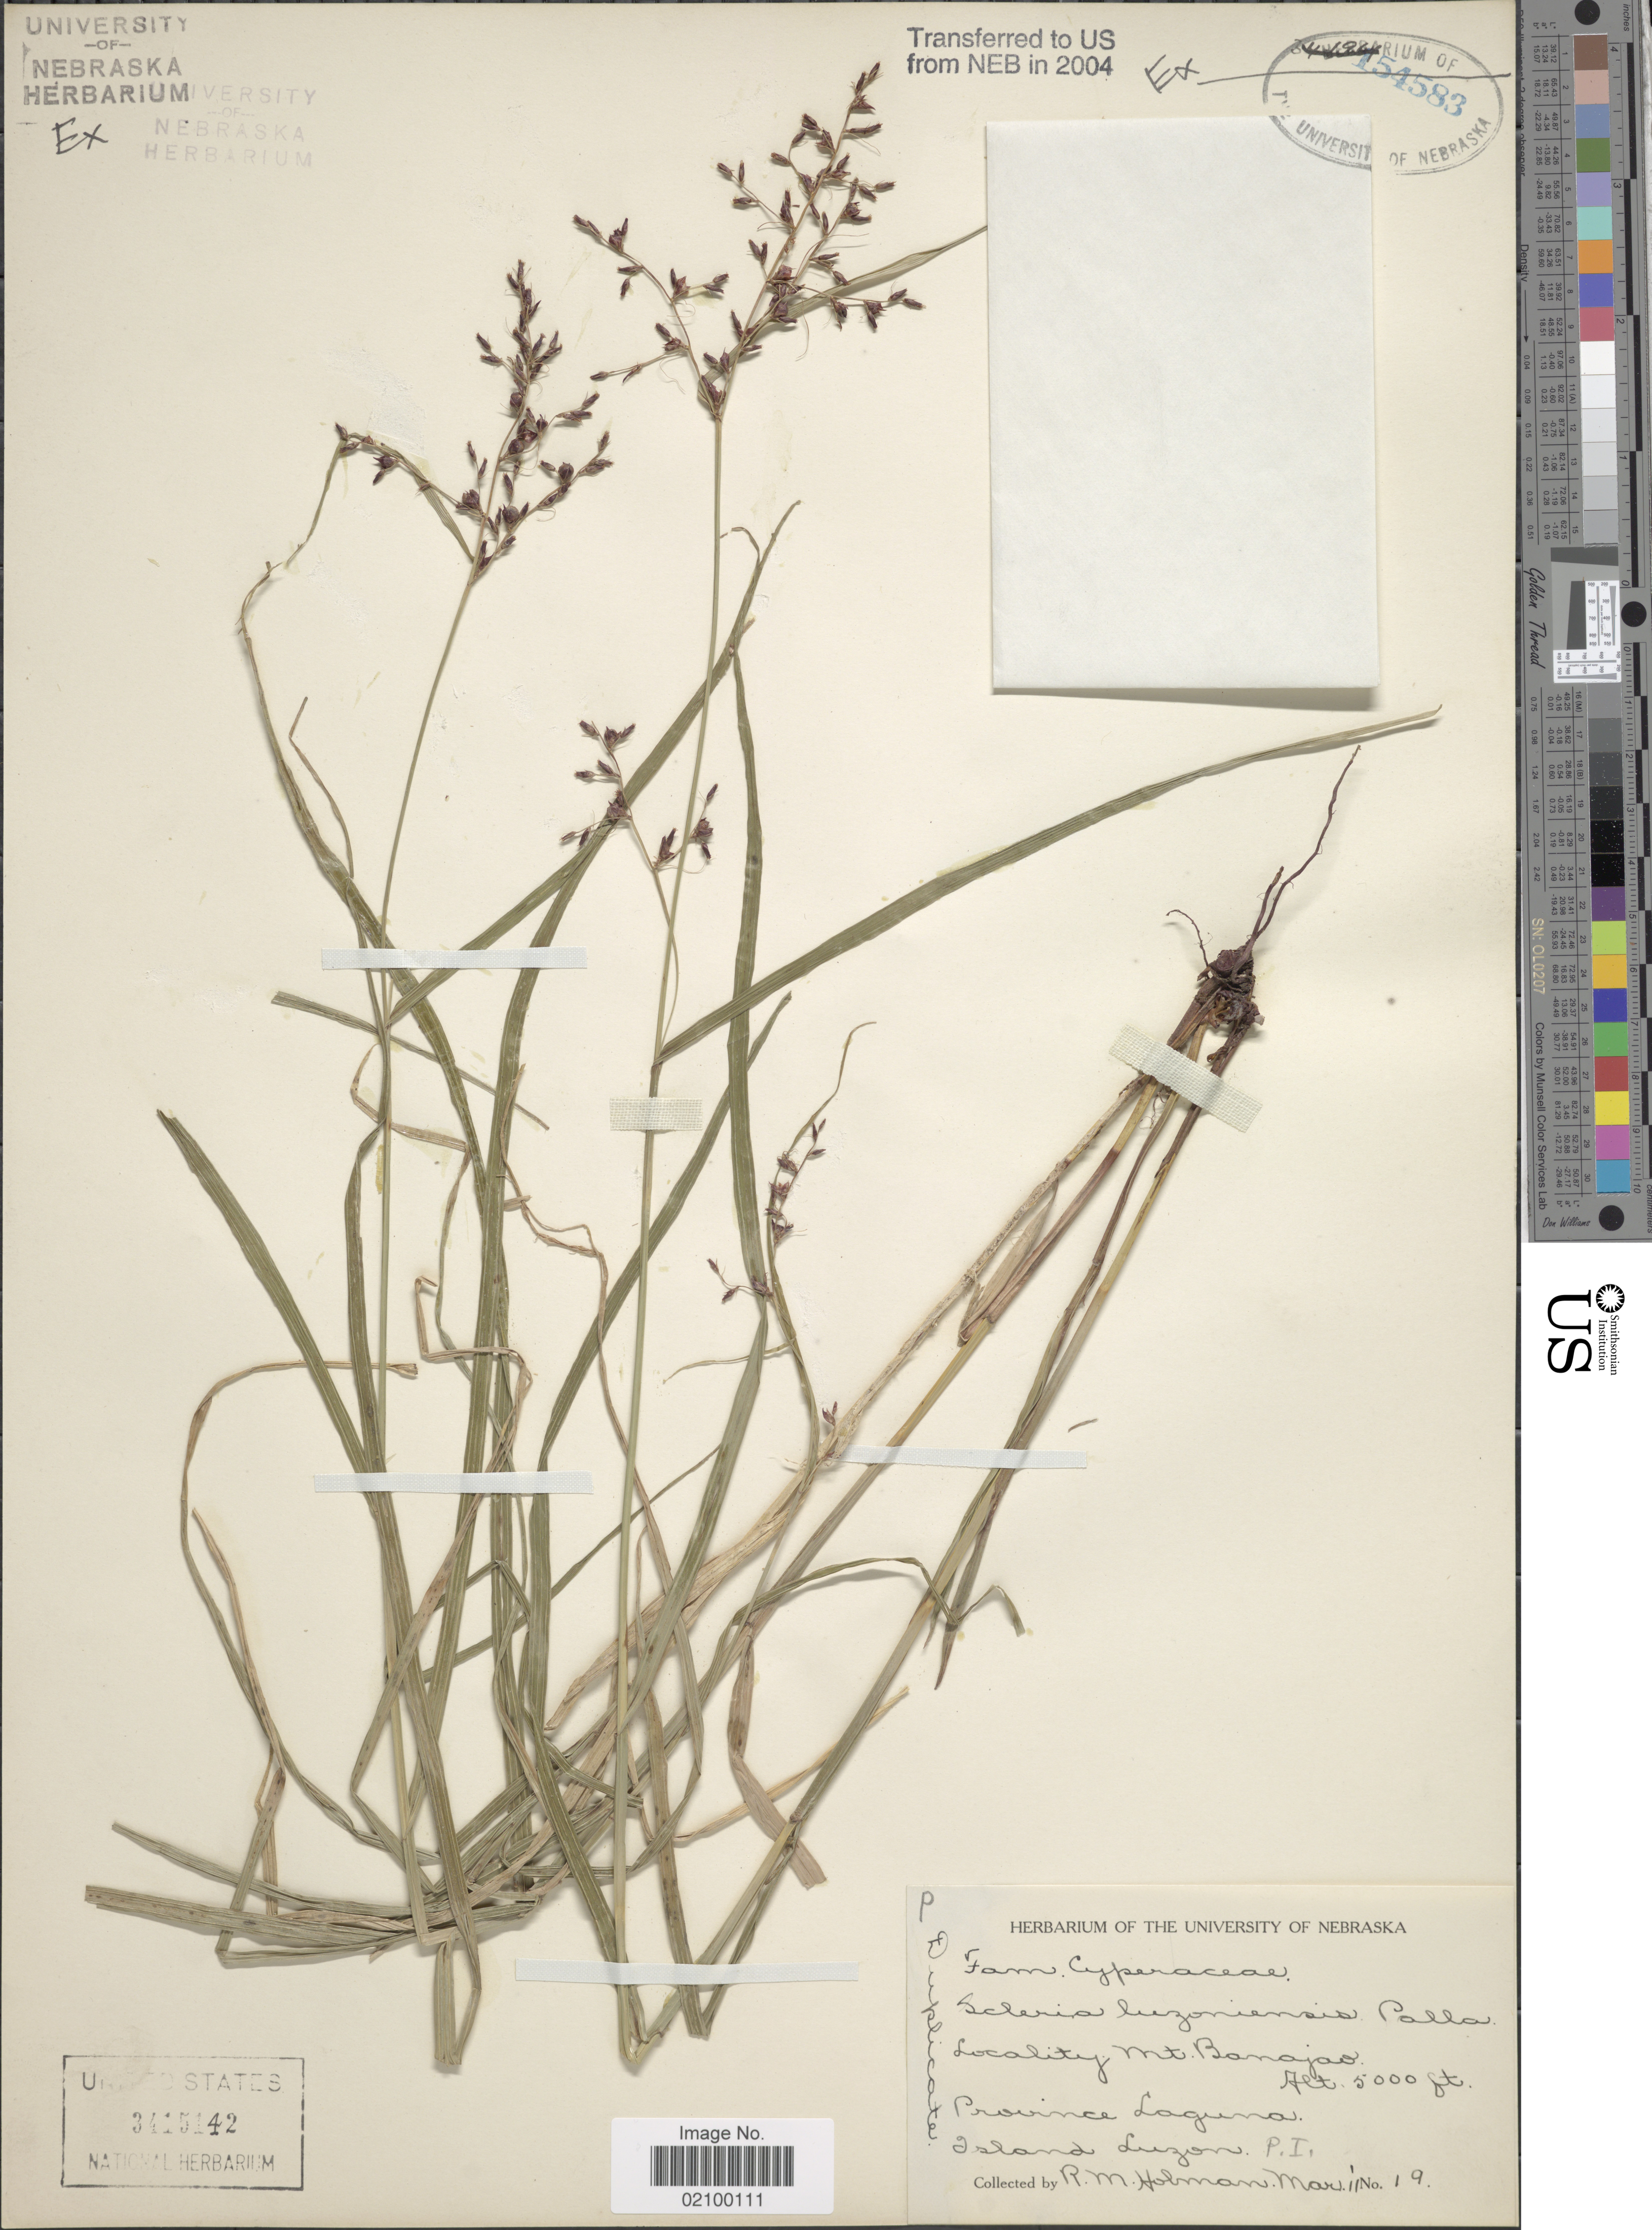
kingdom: Plantae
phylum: Tracheophyta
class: Liliopsida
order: Poales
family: Cyperaceae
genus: Scleria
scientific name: Scleria terrestris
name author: (L.) Fassett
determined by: Strong, Mark T., (BOT), Smithsonian Institution - National Museum of Natural History (UNITED STATES)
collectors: R. Holman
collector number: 19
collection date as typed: Transcribed d/m/y: /3/11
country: Philippines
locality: Mt. Banajao, Province Laguna, Island Luzon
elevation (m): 1524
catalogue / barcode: US 3415142